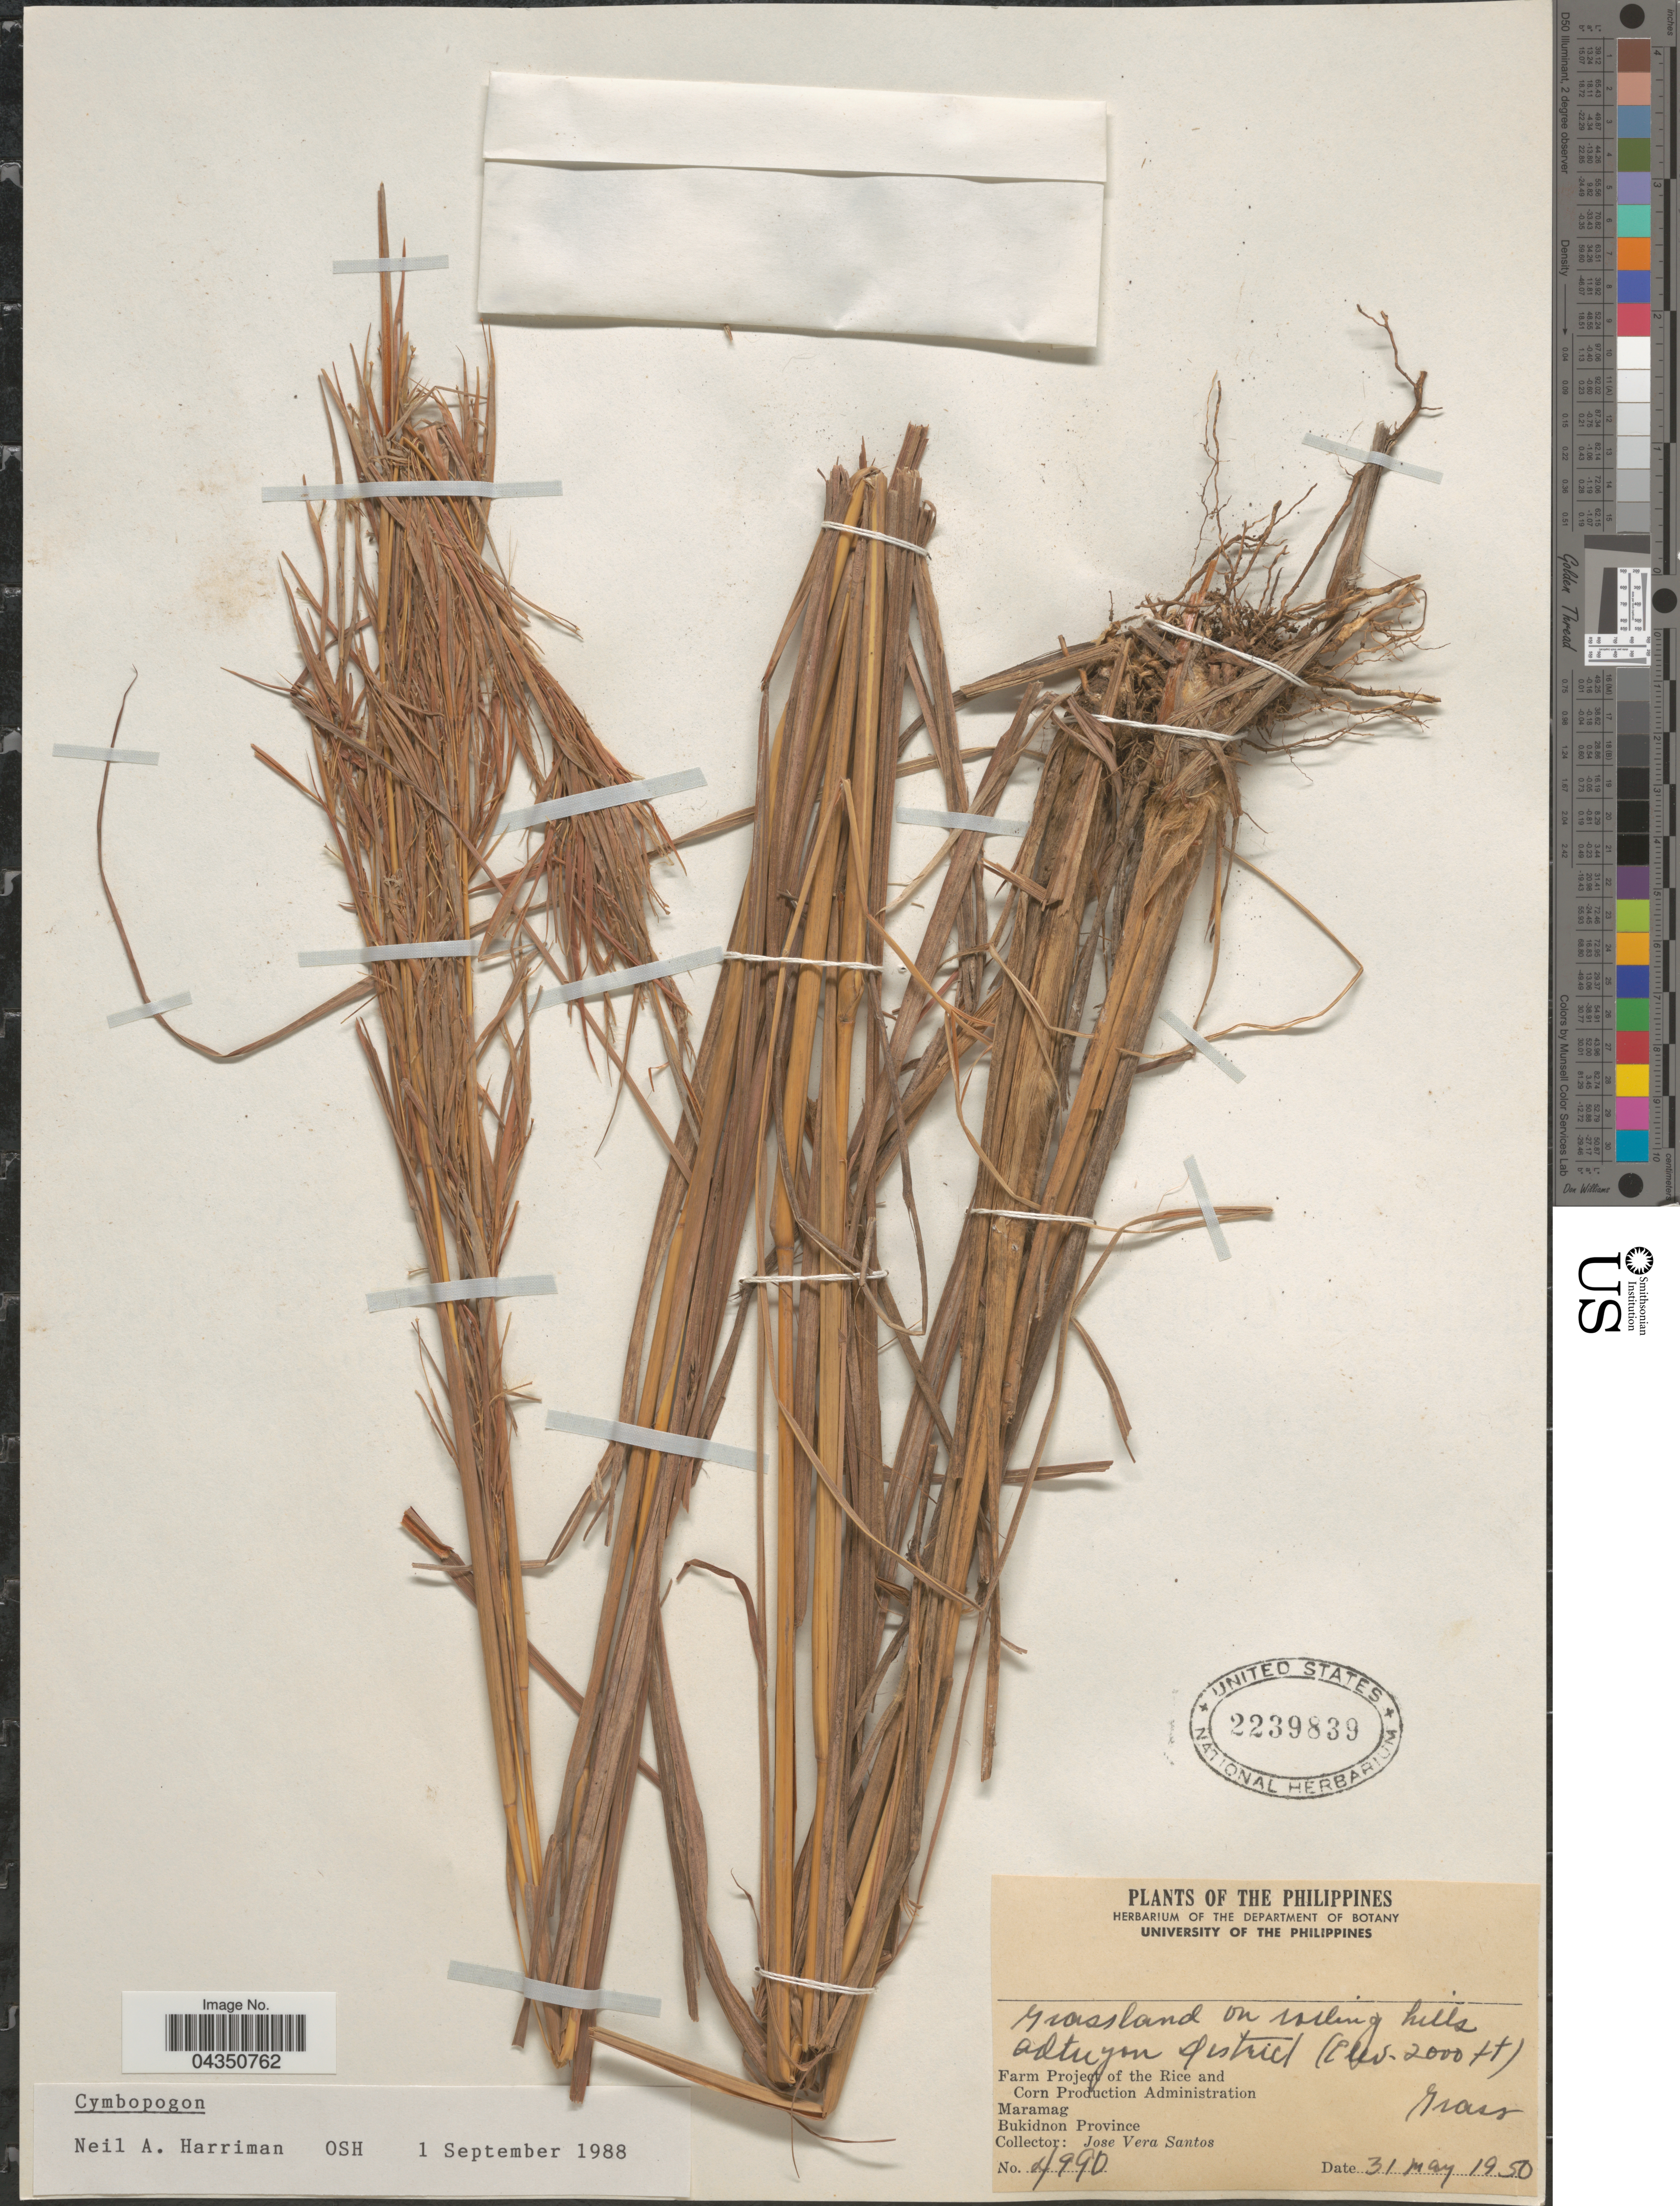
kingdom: Plantae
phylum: Tracheophyta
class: Liliopsida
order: Poales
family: Poaceae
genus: Cymbopogon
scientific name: Cymbopogon sp.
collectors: J. V. Santos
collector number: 4990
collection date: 1950-05-31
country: Philippines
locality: Adtuyon district. Farm Project of the Rice and Corn Production Administration. Maramag. Bukidnon Province.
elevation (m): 610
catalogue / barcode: US 2239839